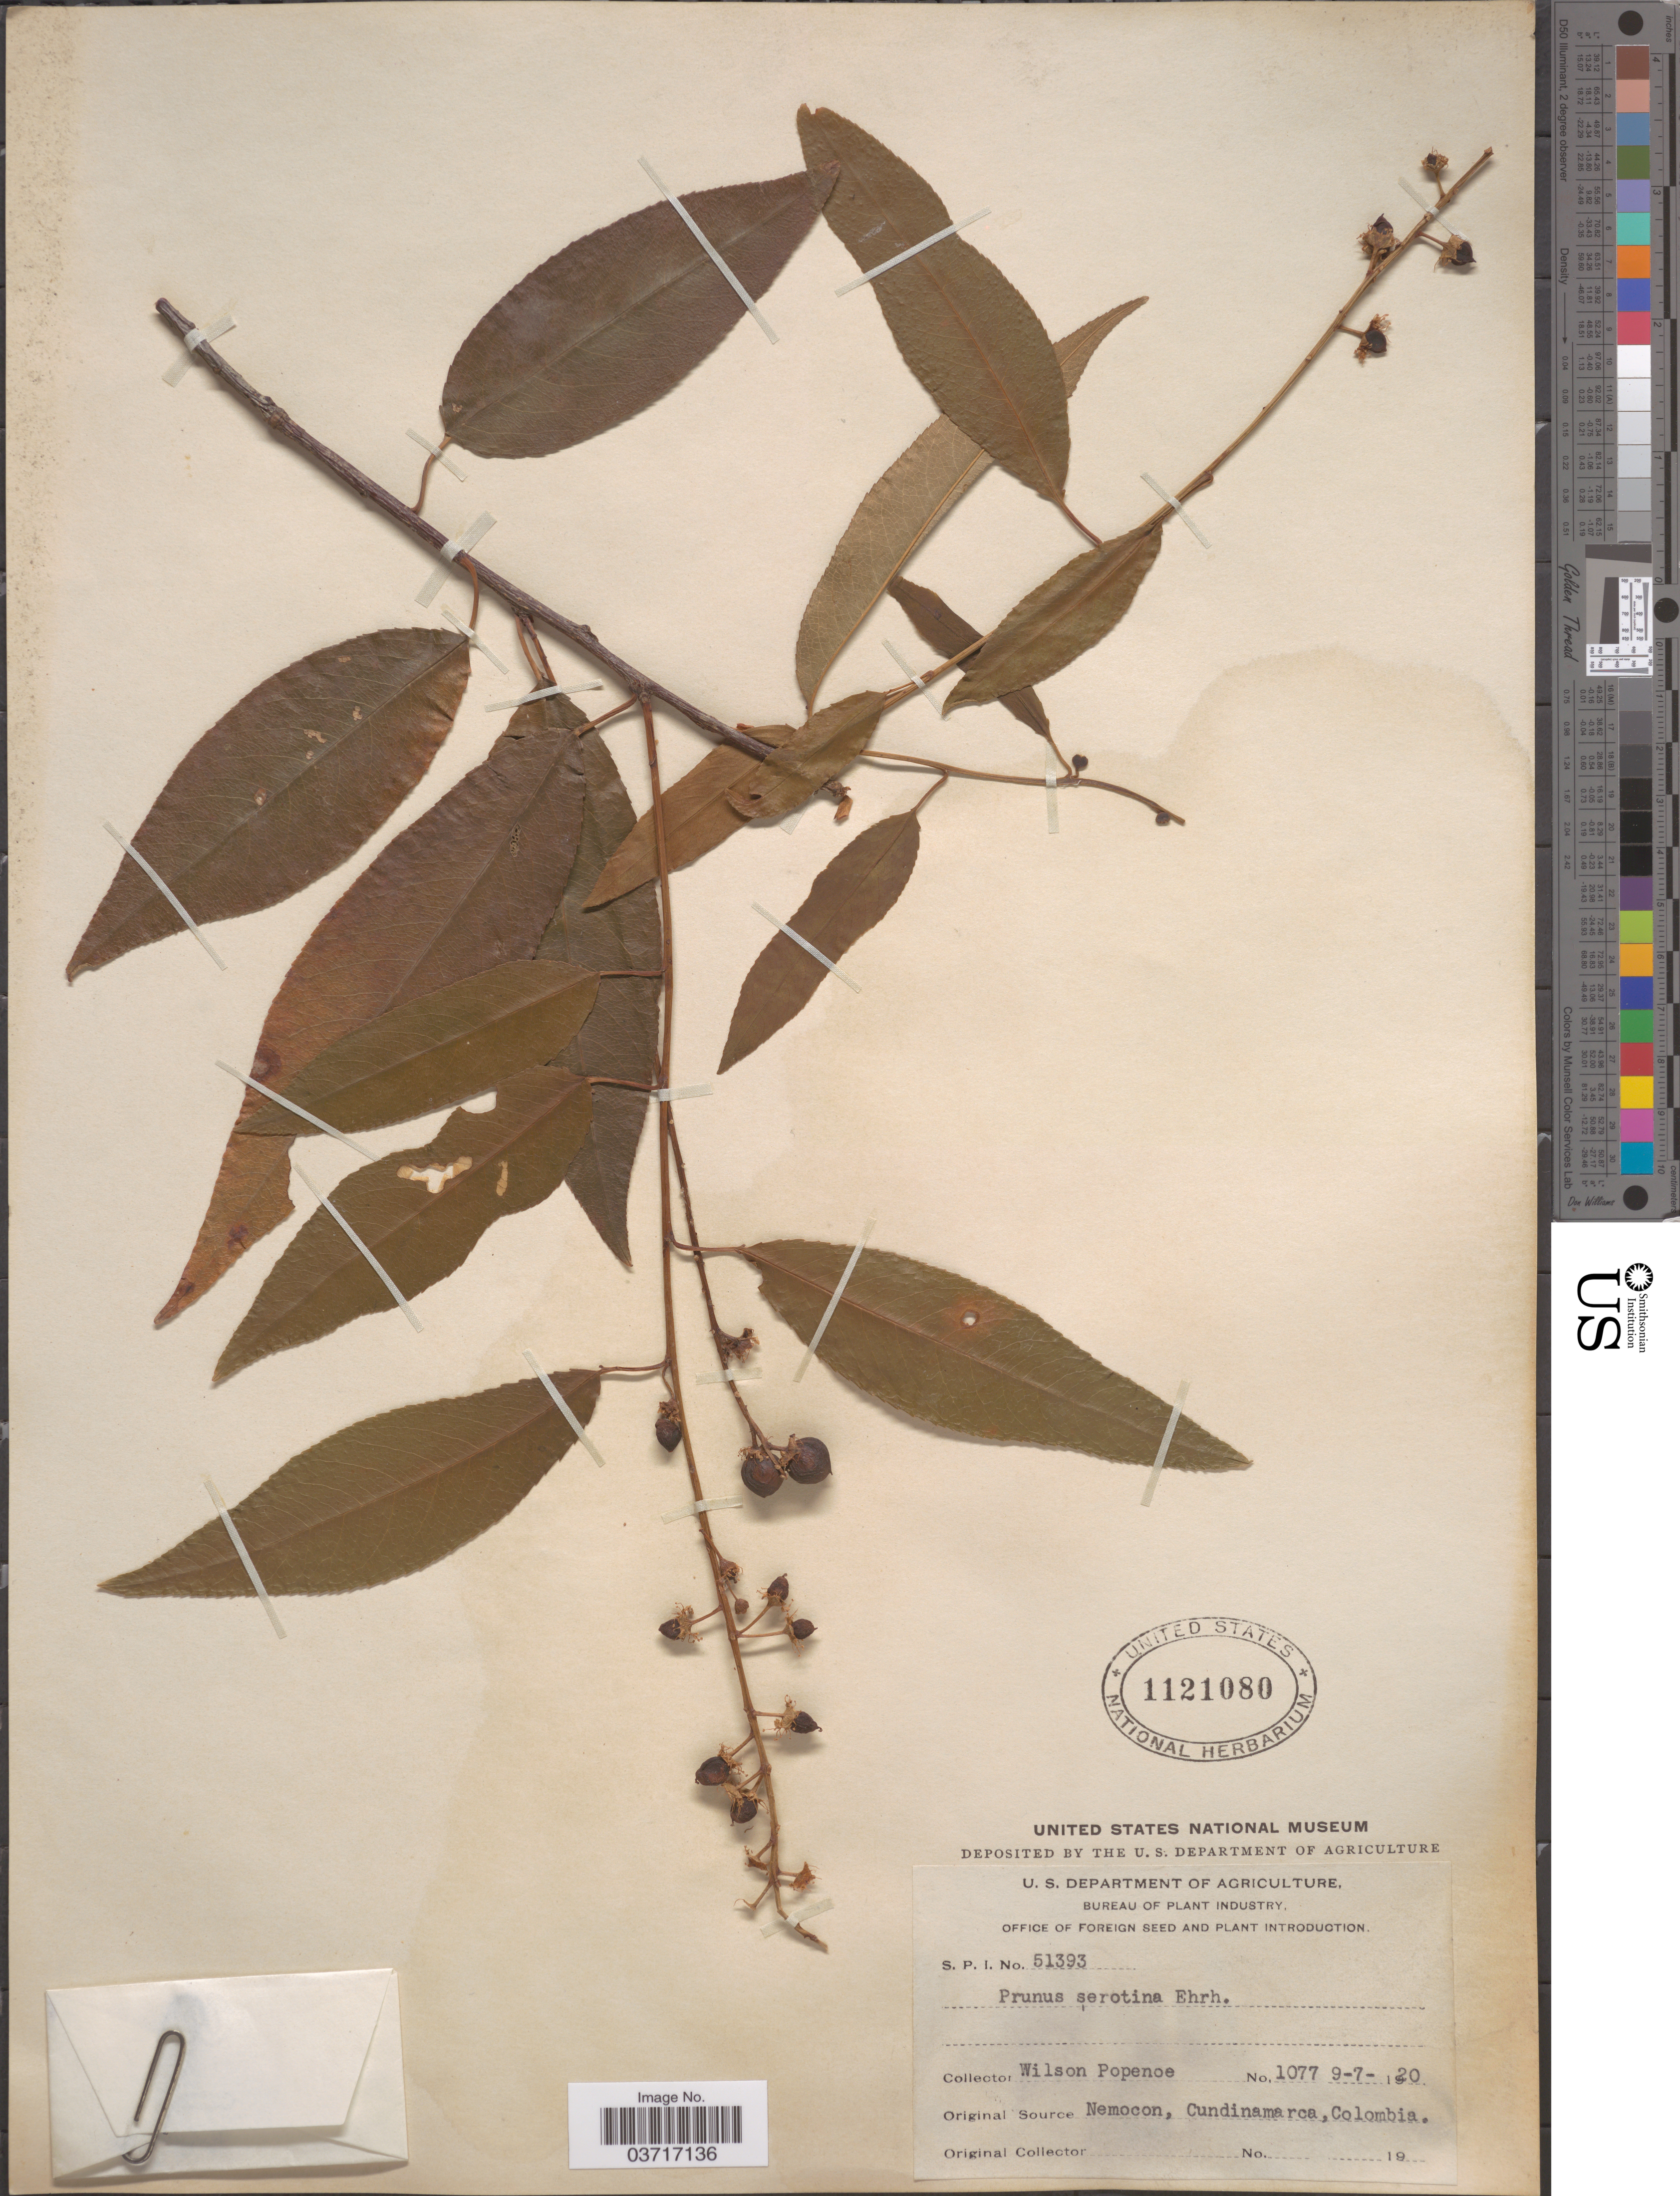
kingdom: Plantae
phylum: Tracheophyta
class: Magnoliopsida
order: Rosales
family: Rosaceae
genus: Prunus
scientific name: Prunus serotina subsp. capuli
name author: (Cav. ex Spreng.) McVaugh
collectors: F. Popenoe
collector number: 1077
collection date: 1920-07-09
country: Colombia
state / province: Cundinamarca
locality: Nemocon.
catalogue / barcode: US 1121080